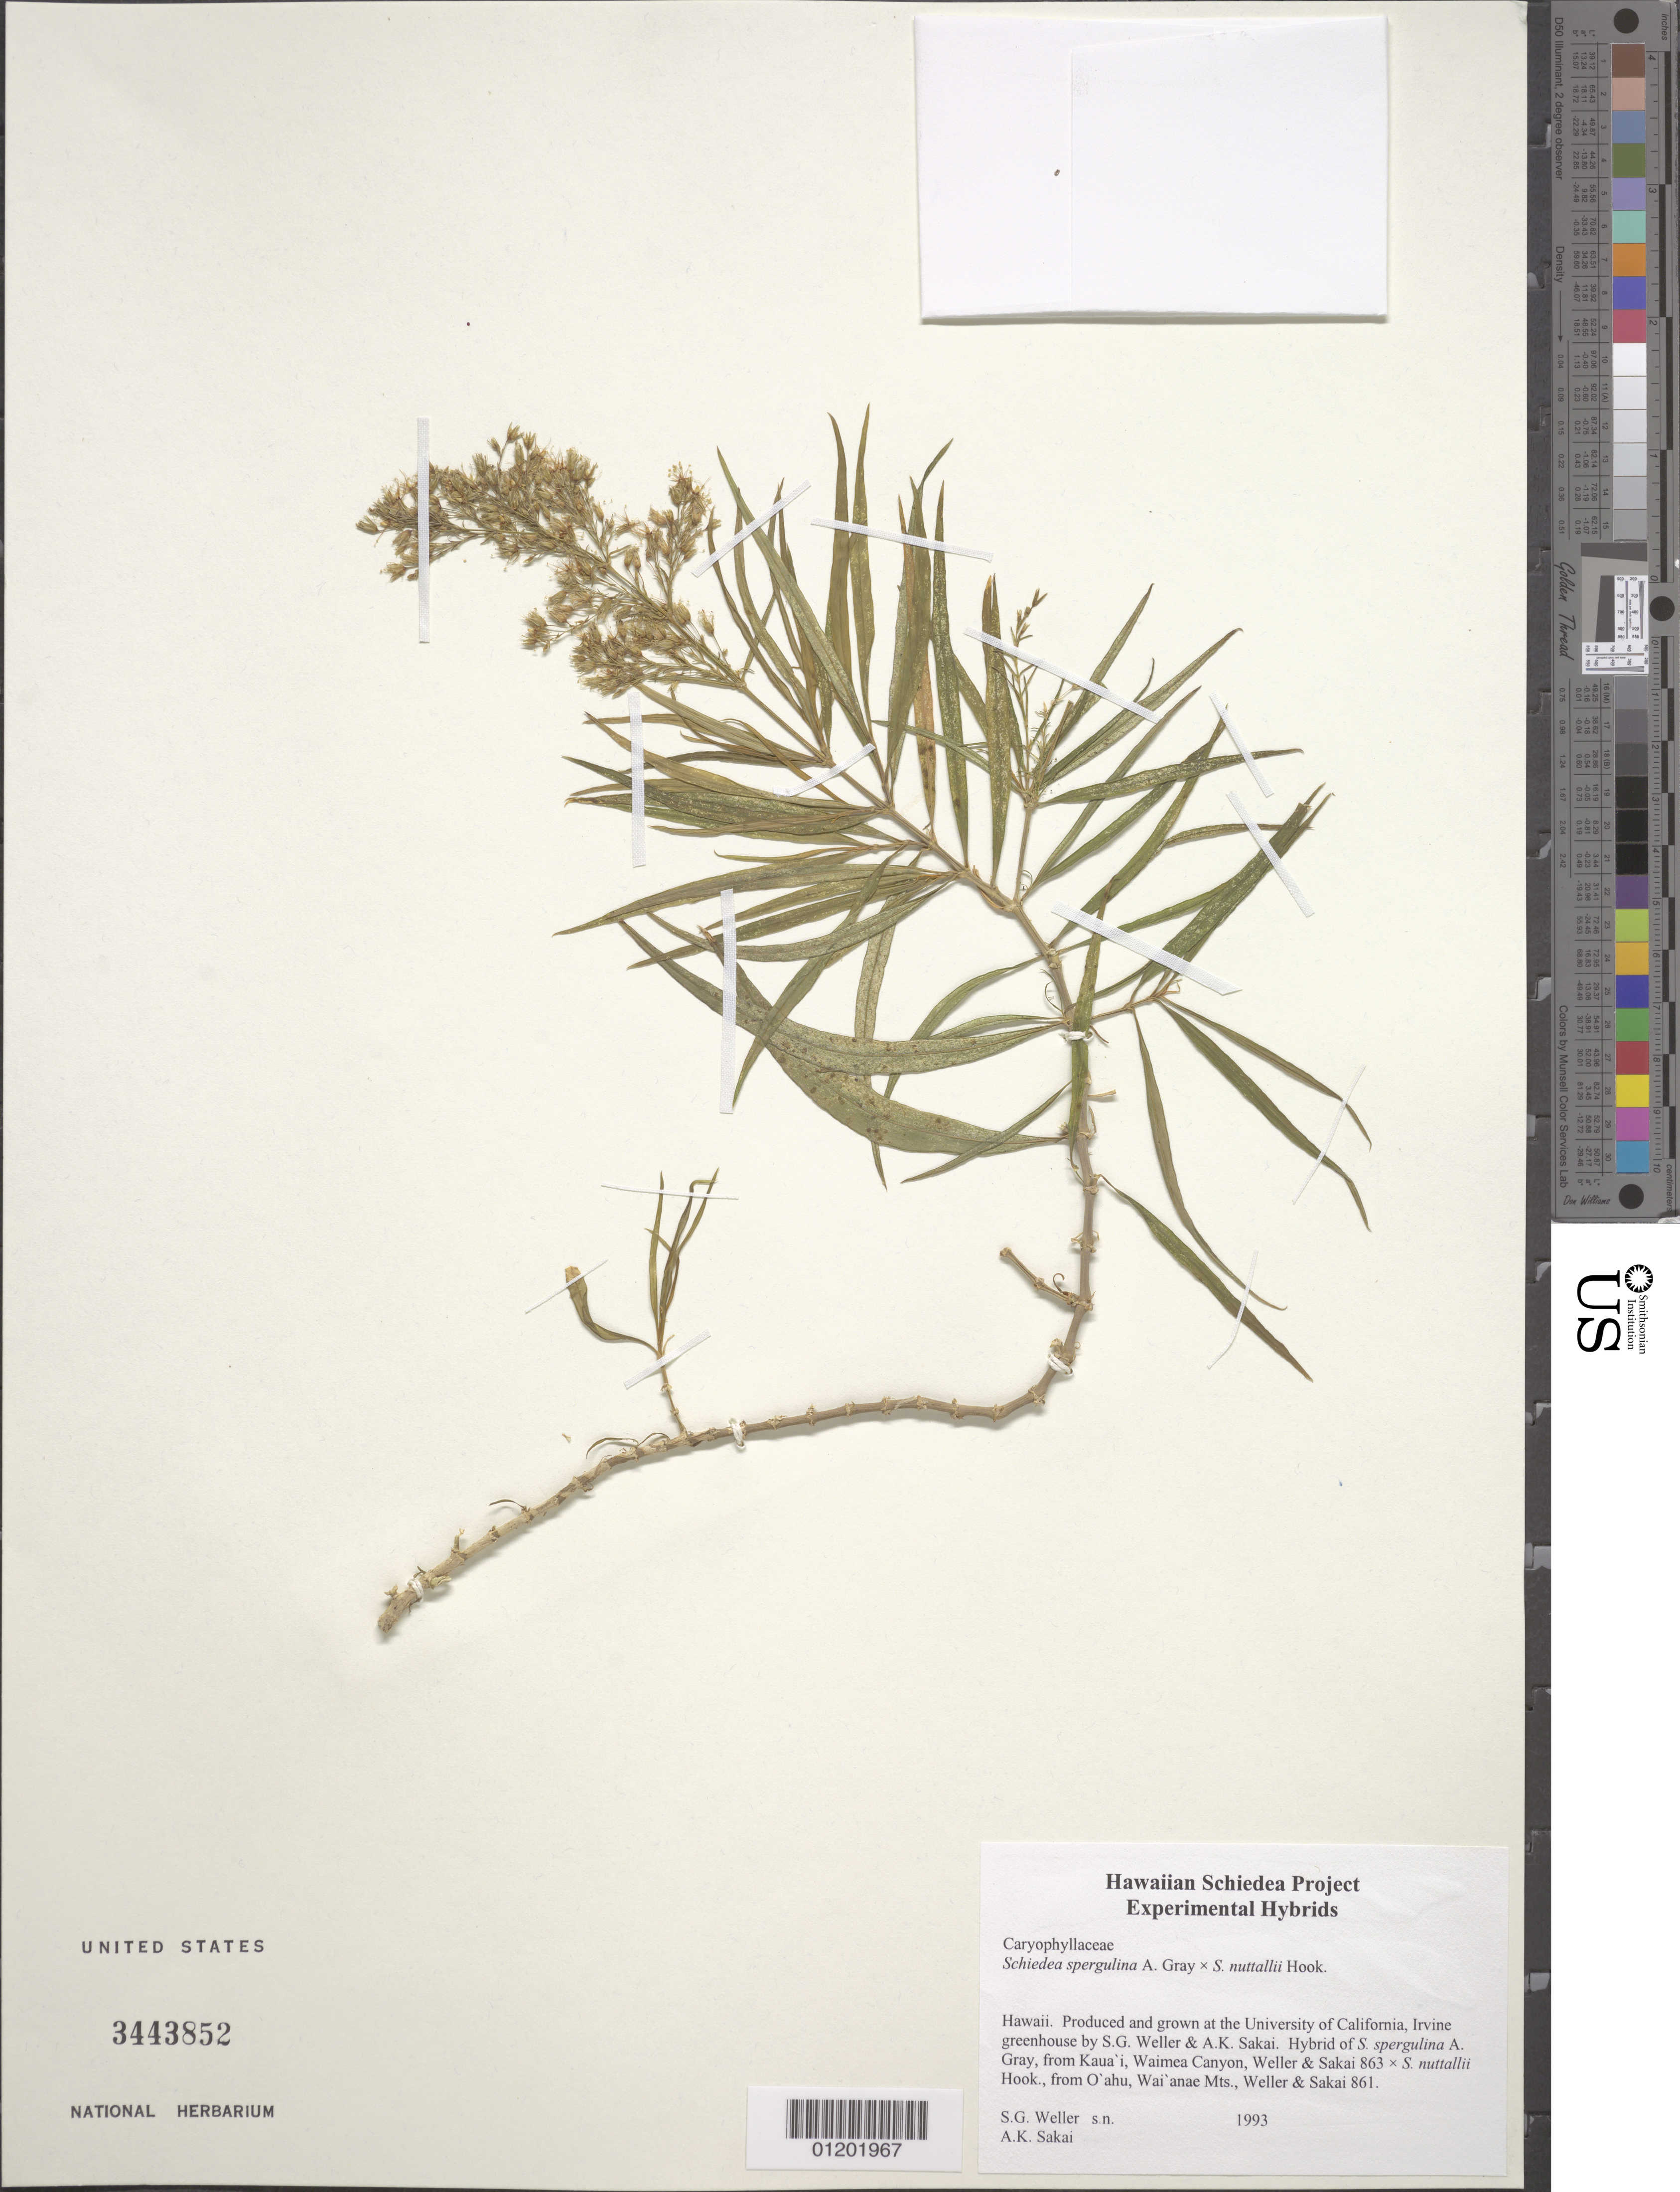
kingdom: Plantae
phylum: Tracheophyta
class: Magnoliopsida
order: Caryophyllales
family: Caryophyllaceae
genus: Schiedea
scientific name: Schiedea nuttallii x S. spergulina A. Gray in Wilkes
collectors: S. G. Weller & A. Sakai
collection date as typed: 1993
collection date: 1993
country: United States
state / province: California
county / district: Orange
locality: University of California, Irvine greenhouse.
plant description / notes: Hybrid of S. spergulina A. Gray [from Kaua'i, Waimea Canyon, Weller & Sakai 863] x S. nuttallii Hook. subsp. nuttallii [from O'ahu, Wai'anae Mts., Weller & Sakai 861].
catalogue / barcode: US 3443852